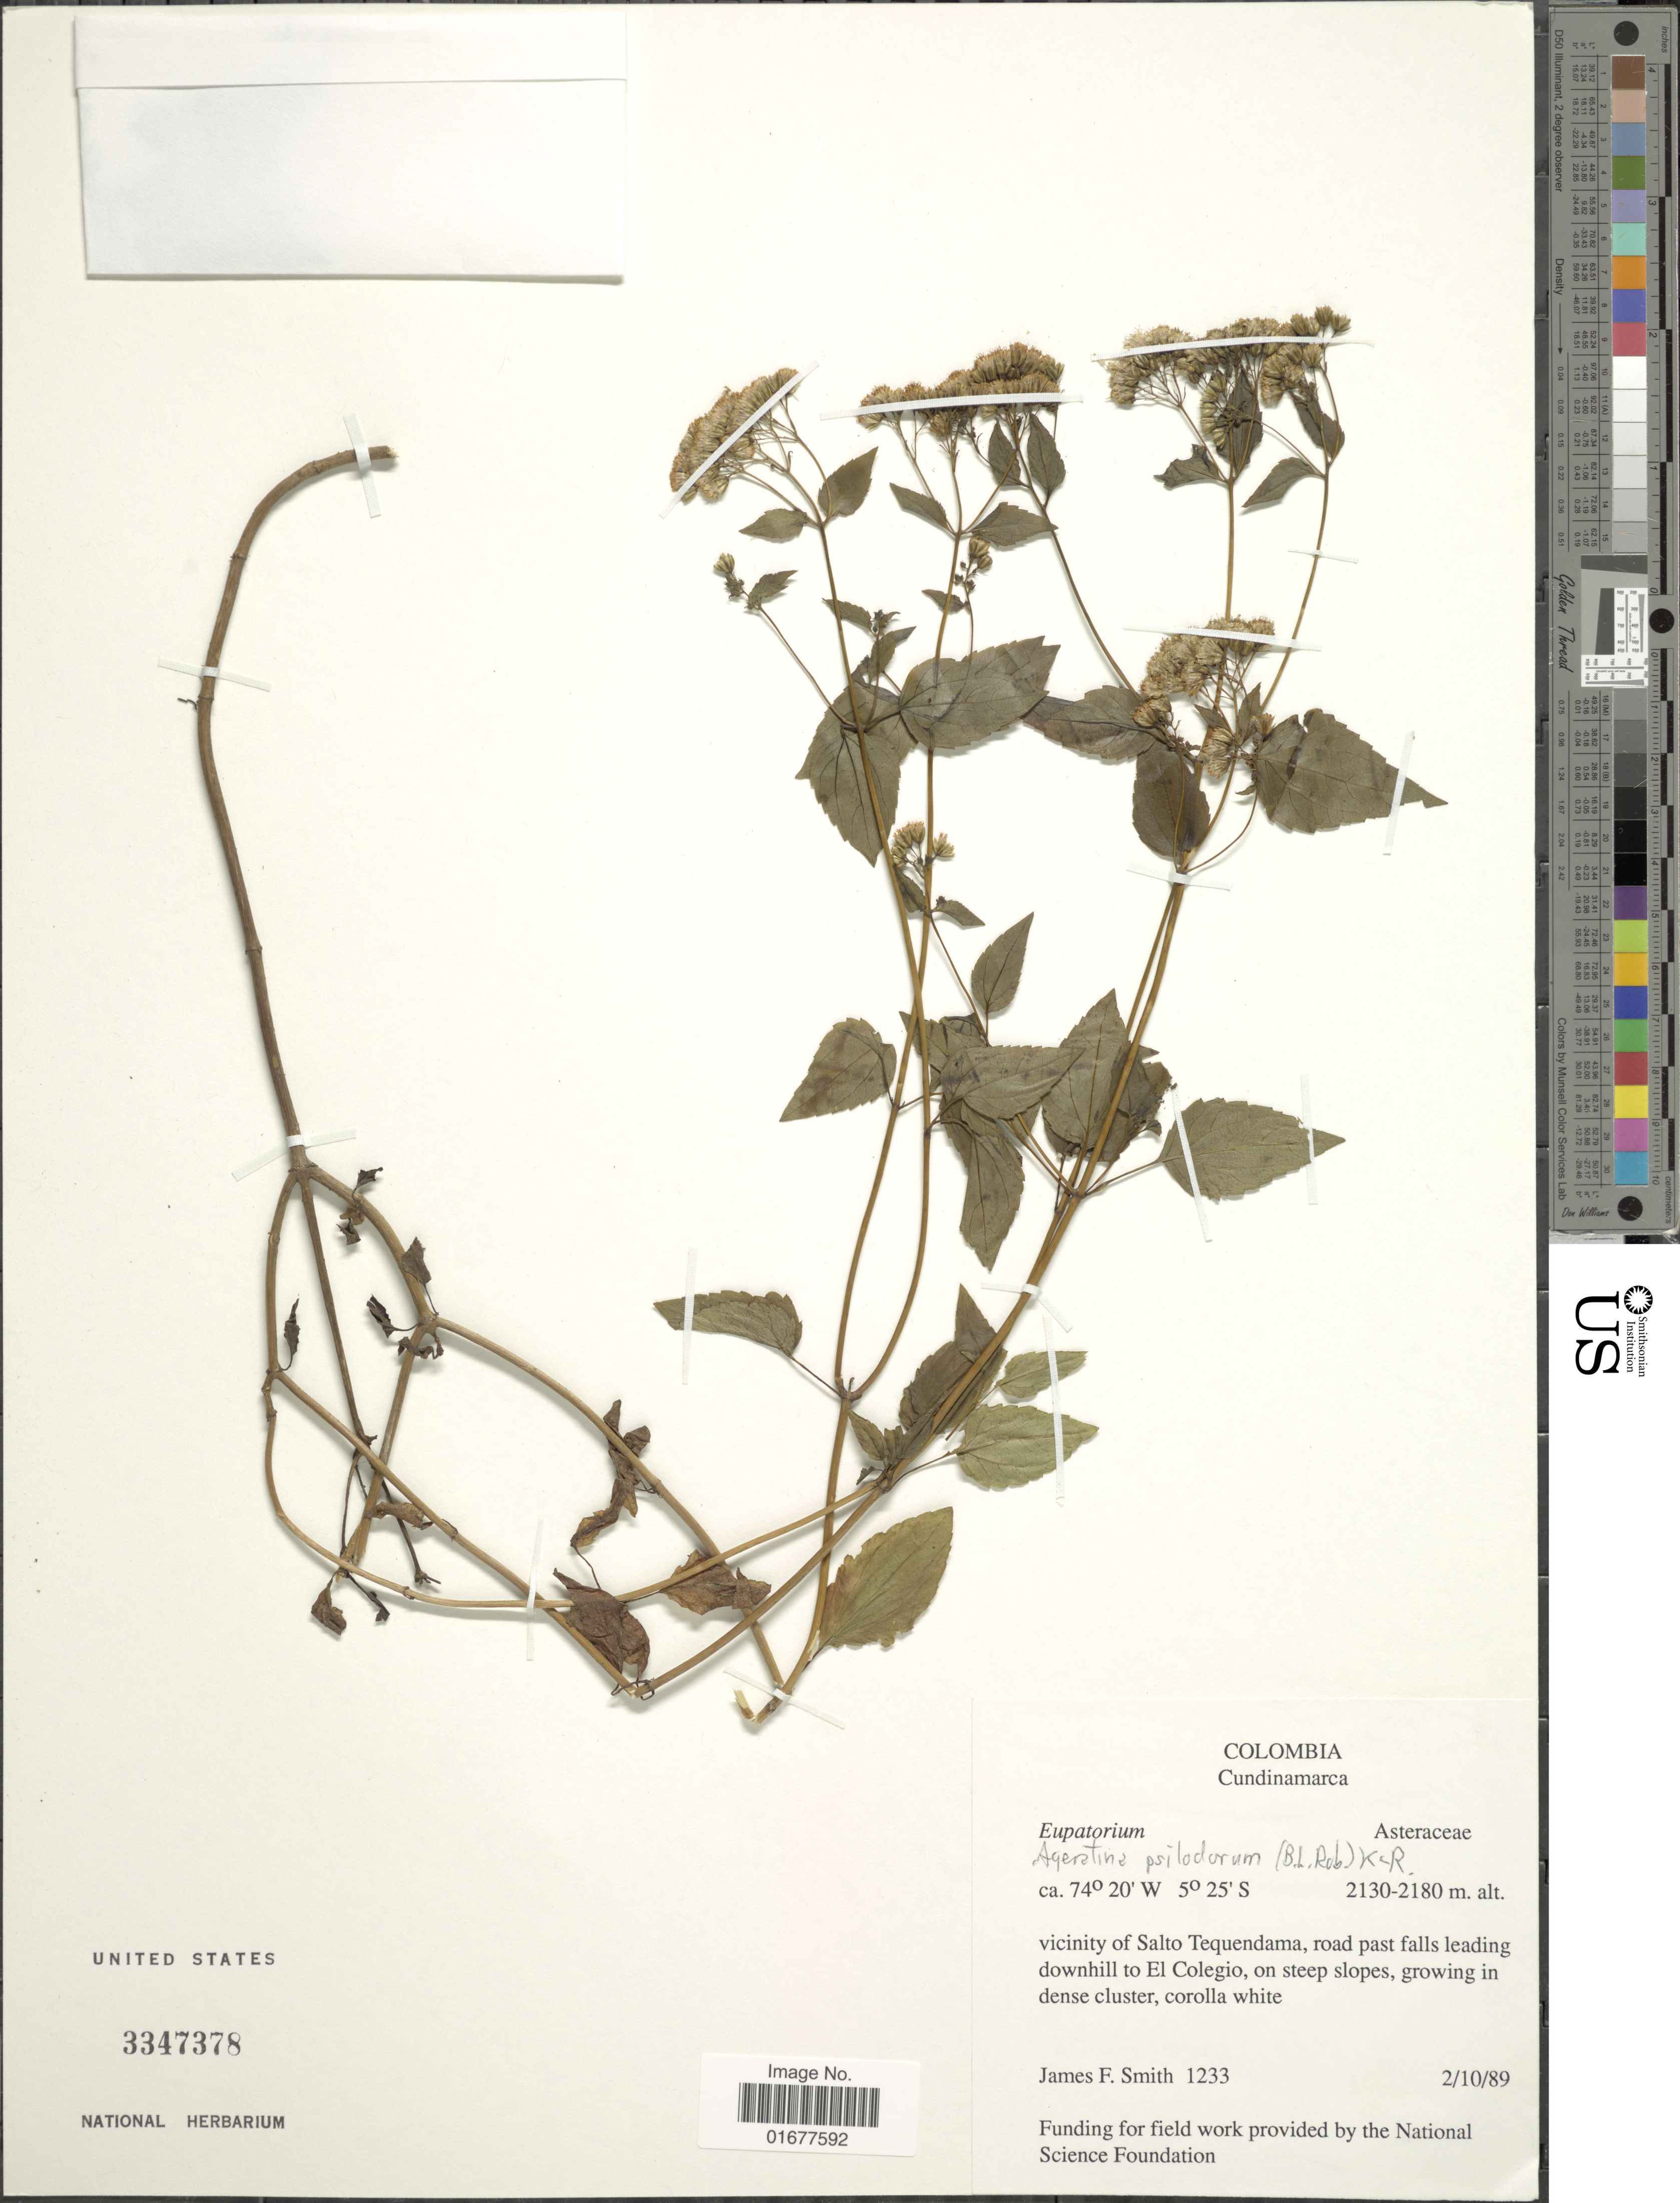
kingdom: Plantae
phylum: Tracheophyta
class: Magnoliopsida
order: Asterales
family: Asteraceae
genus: Ageratina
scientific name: Ageratina psilodora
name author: (B.L. Rob.) R.M. King & H. Rob.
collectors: J. F. Smith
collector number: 1233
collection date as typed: Transcribed d/m/y: 2/10/89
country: Colombia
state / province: Cundinamarca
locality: Vicinity of Salto Tequendama, road past falls leading downhill to El Colegio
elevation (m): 2130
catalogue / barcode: US 3347378